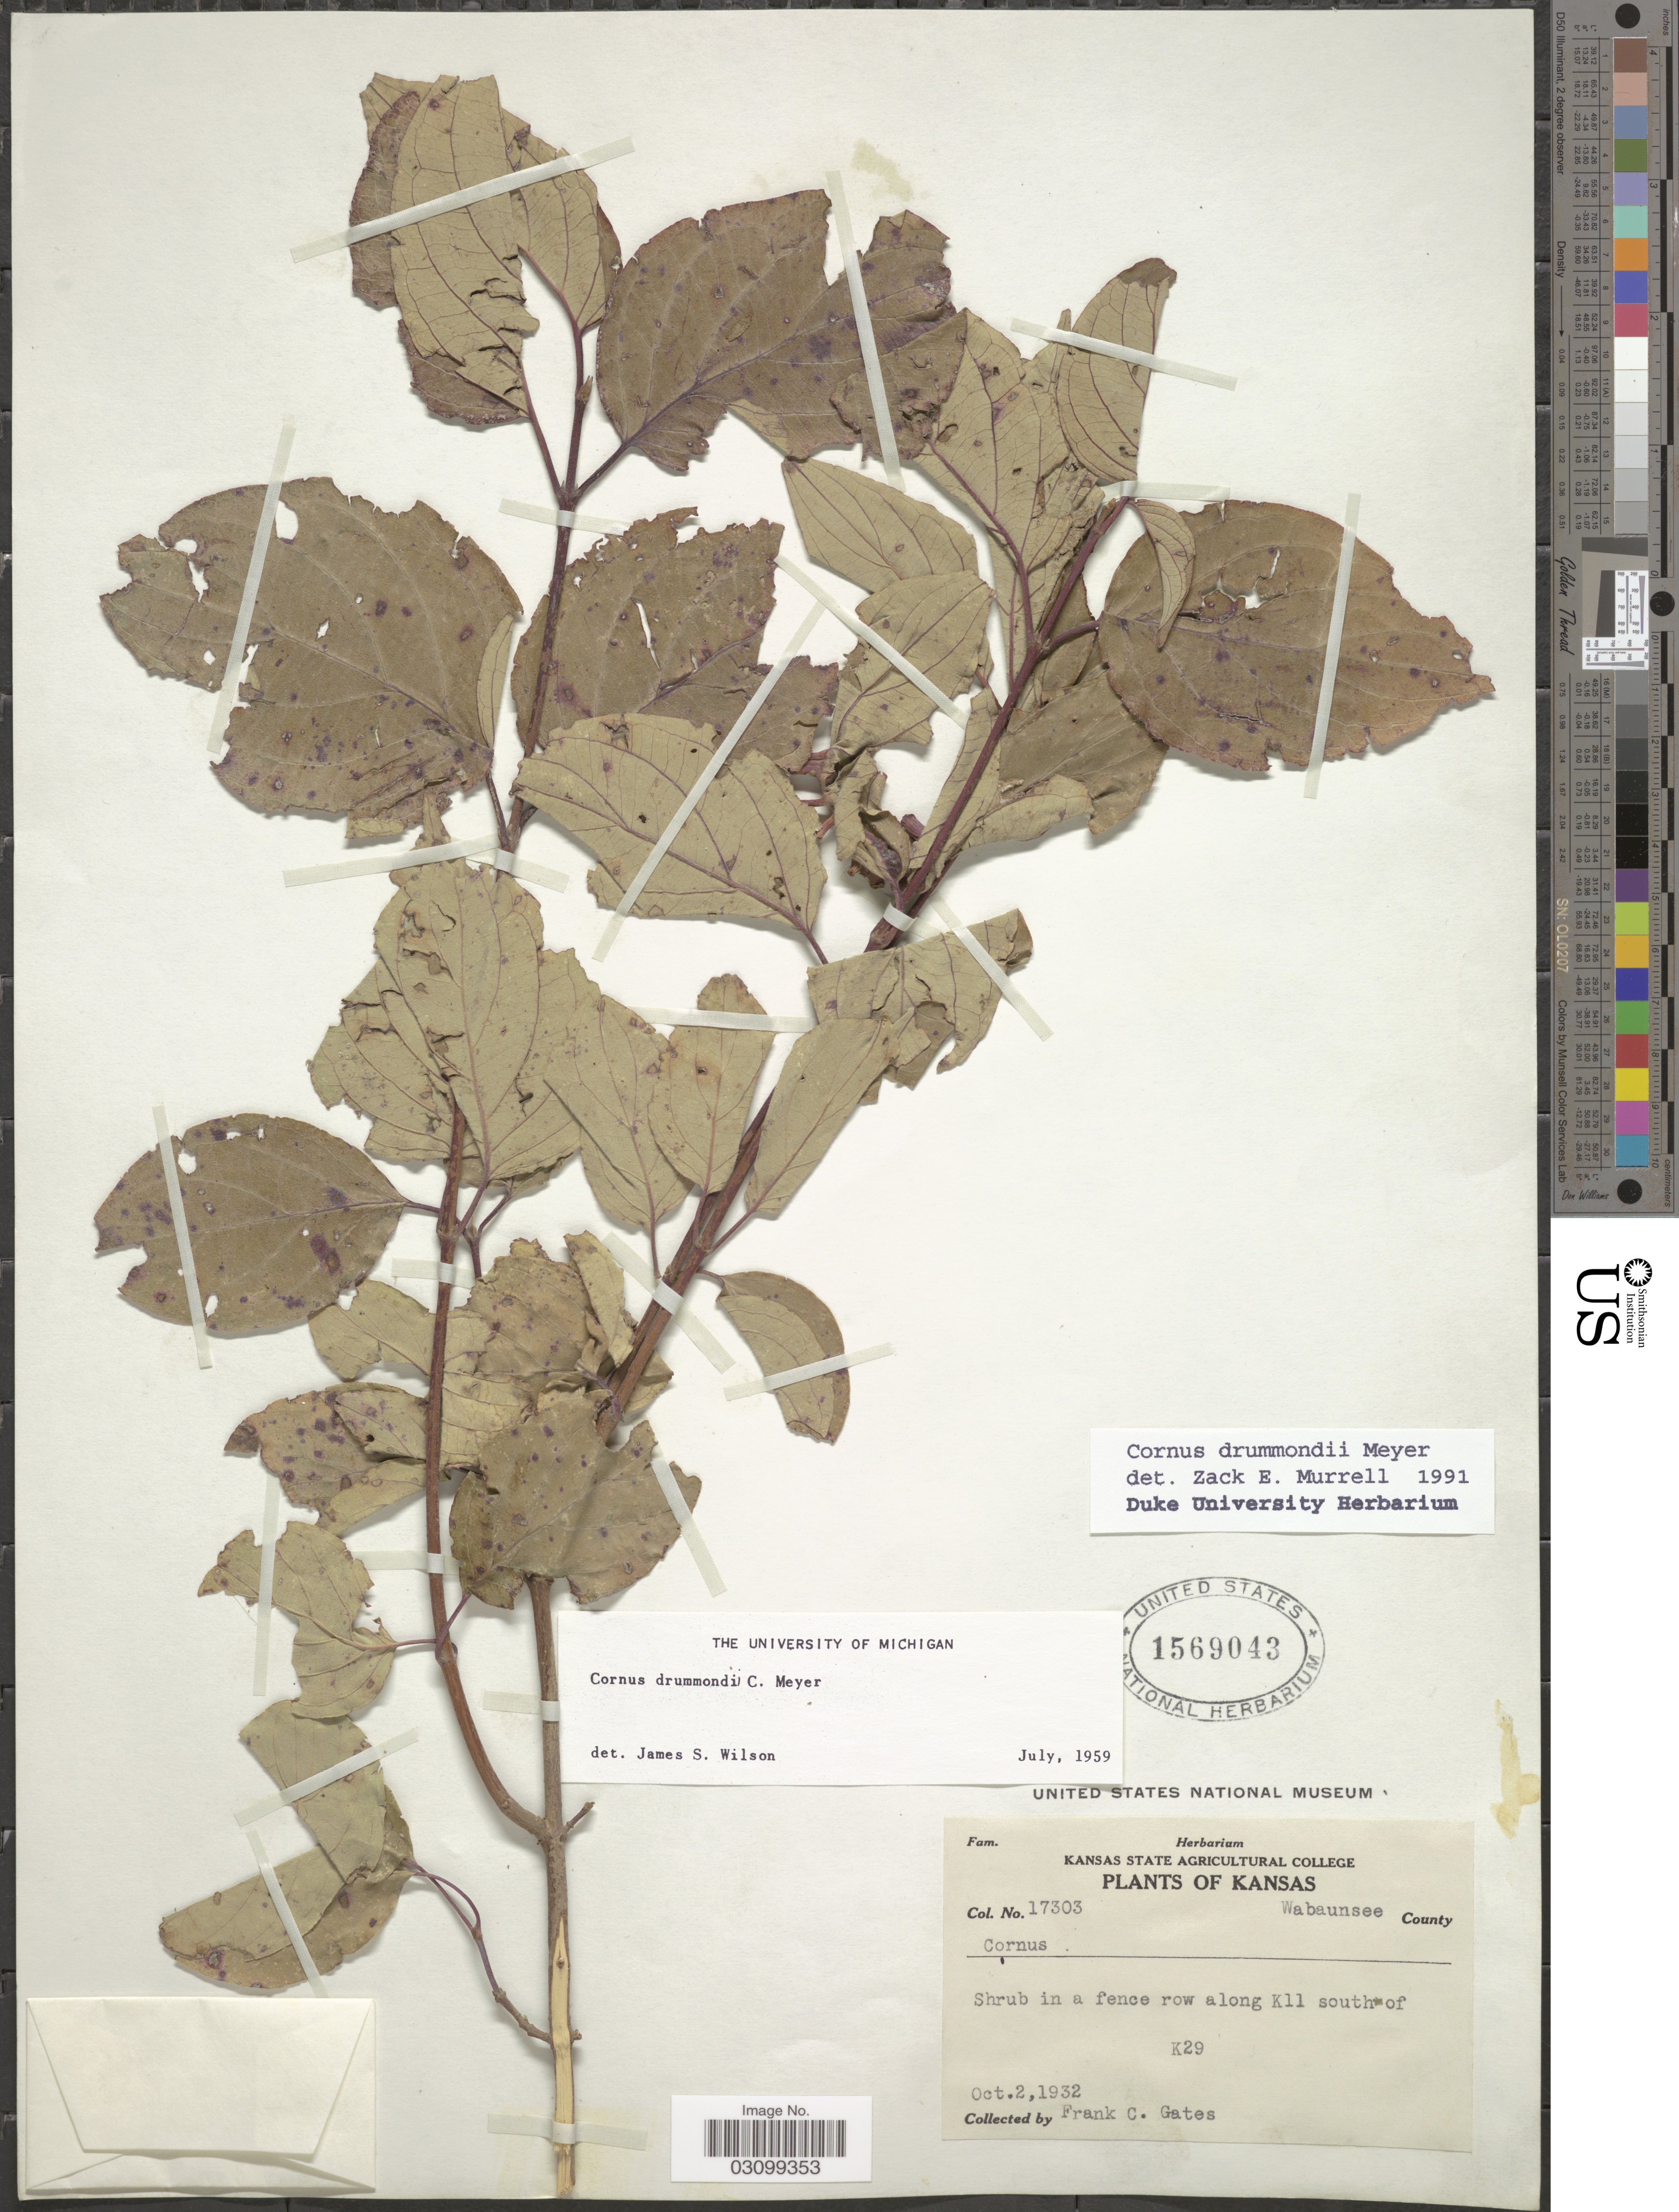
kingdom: Plantae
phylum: Tracheophyta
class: Magnoliopsida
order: Cornales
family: Cornaceae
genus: Cornus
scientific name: Cornus drummondii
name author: C.A. Mey.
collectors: F. C. Gates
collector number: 17303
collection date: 1932-10-02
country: United States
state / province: Kansas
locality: Wabaunsee County. Shrub in a fence row along K11 south of K29.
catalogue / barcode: US 1569043